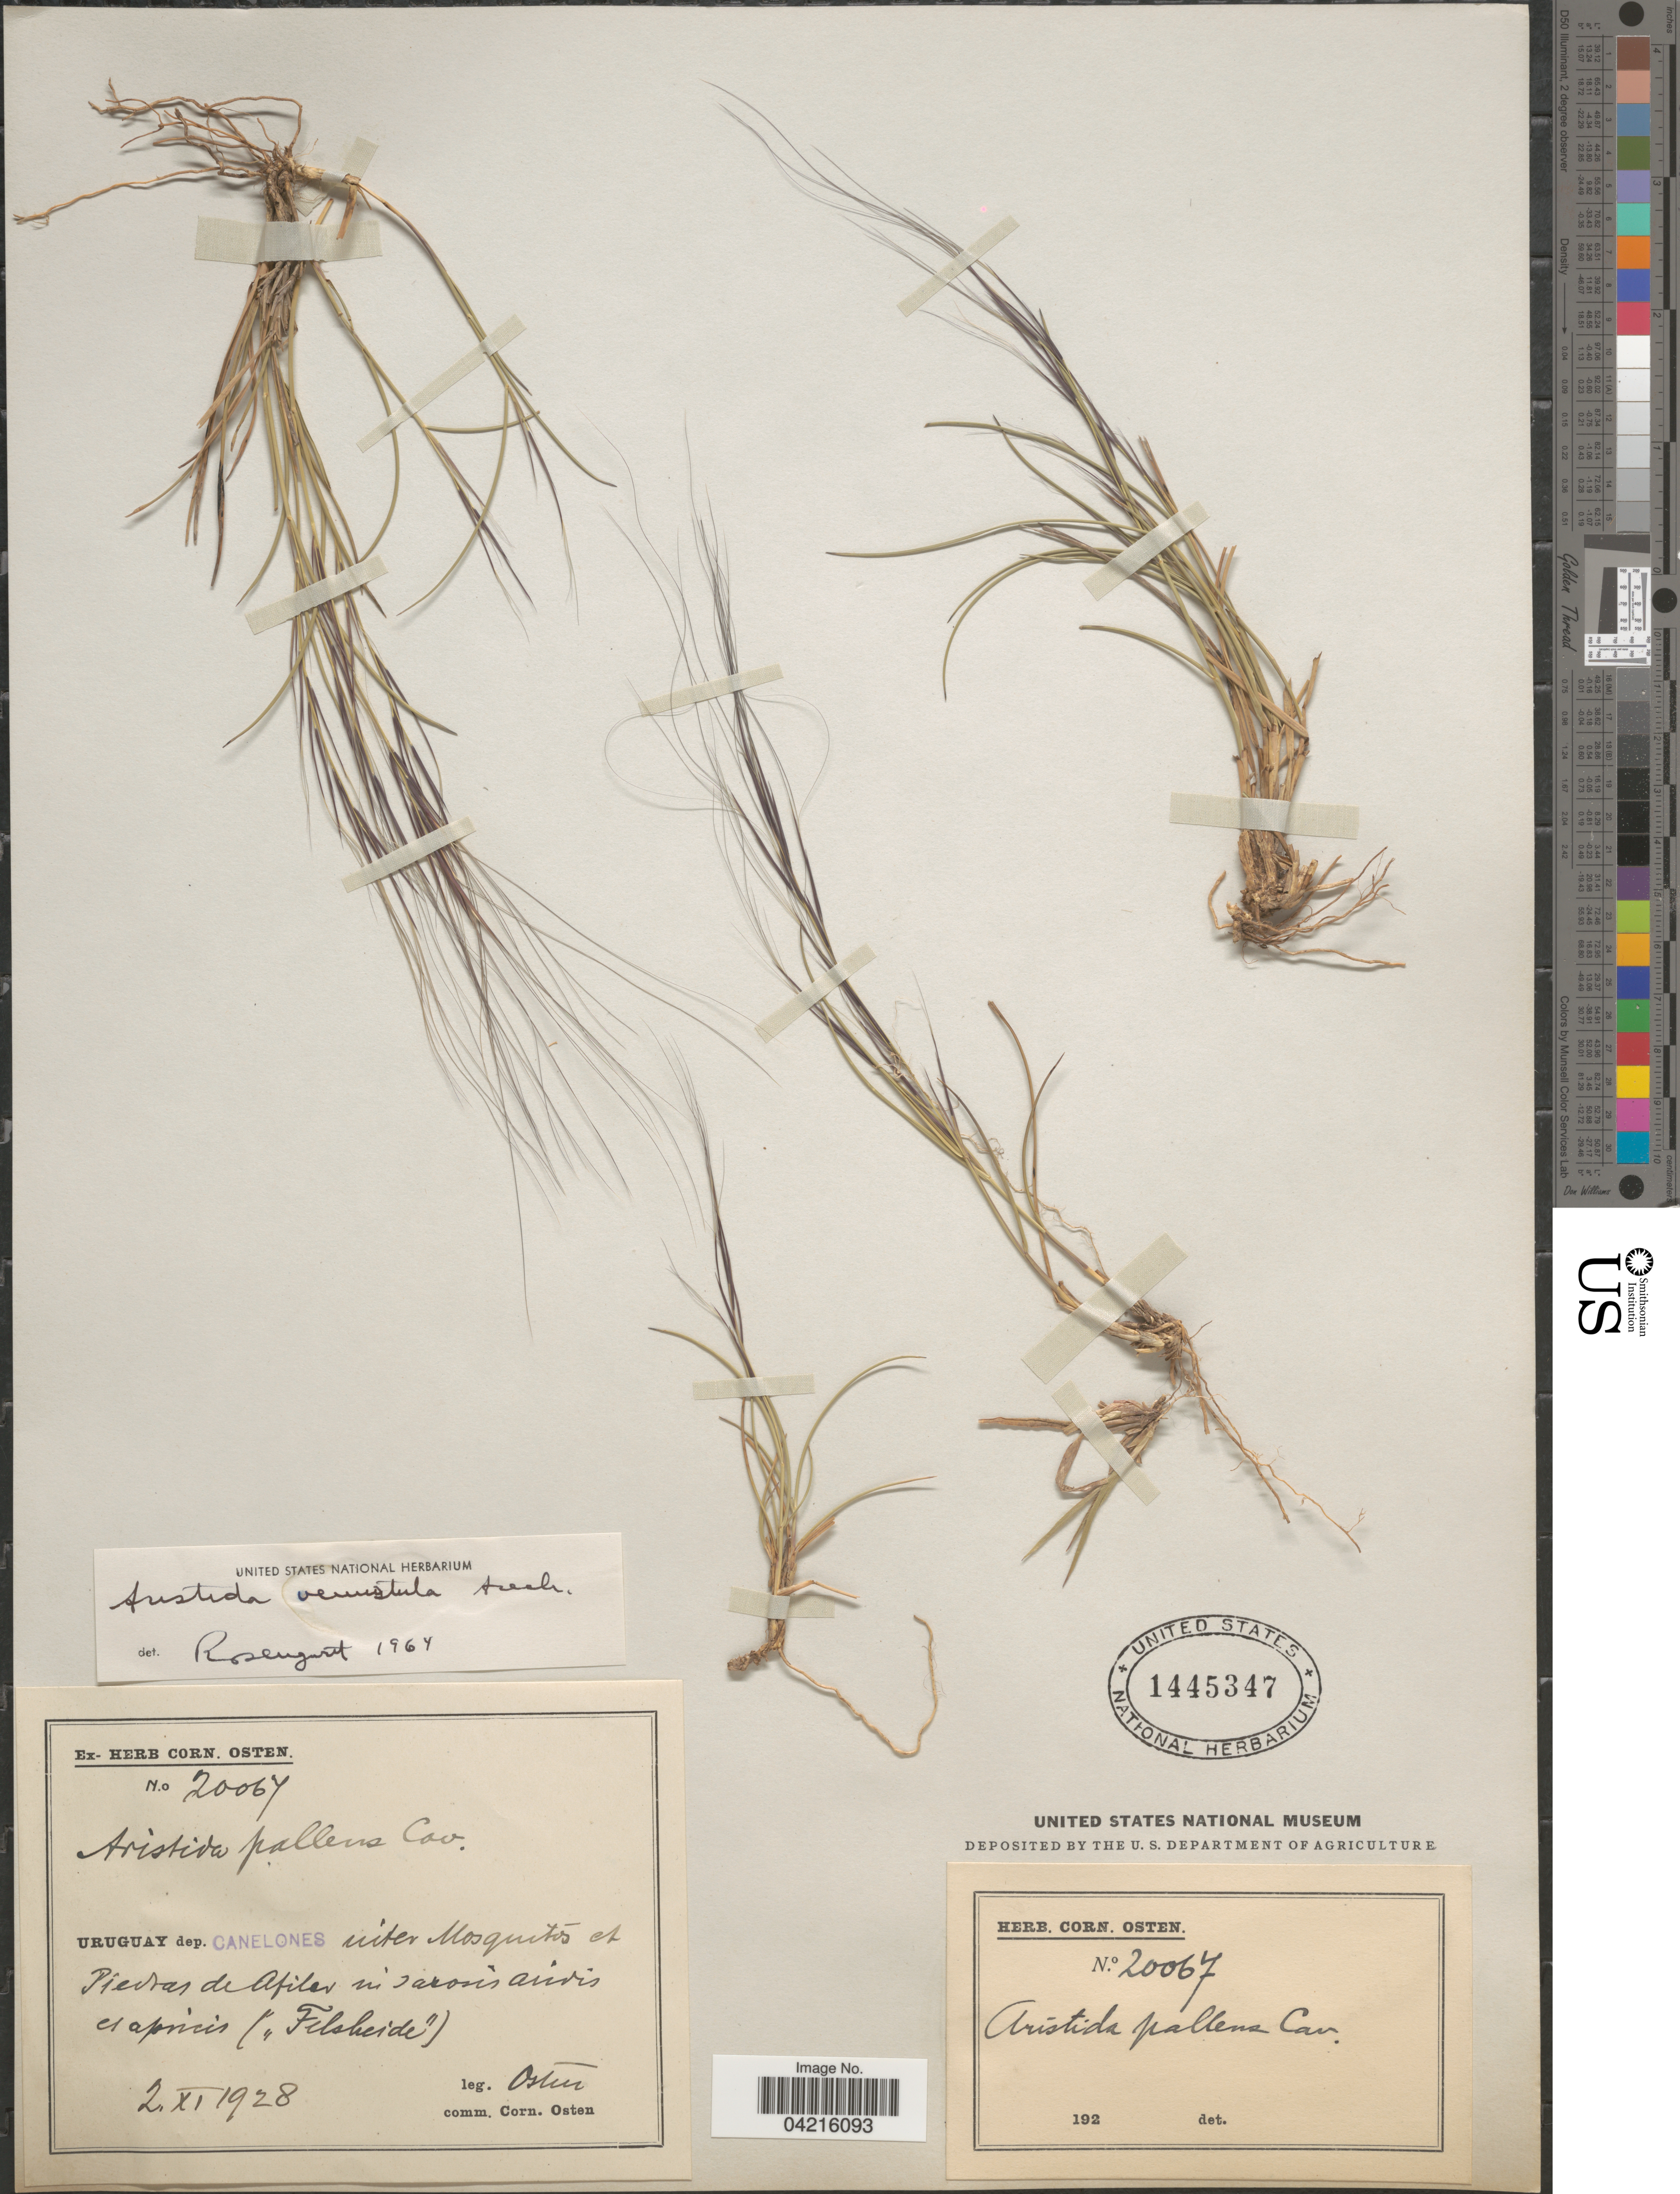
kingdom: Plantae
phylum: Tracheophyta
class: Liliopsida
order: Poales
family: Poaceae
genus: Aristida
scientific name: Aristida venustula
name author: Arechav.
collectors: C. Osten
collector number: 20067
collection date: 1928-11-02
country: Uruguay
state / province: Canelones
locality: Dep. Canelones inter Mosquitos et Piedra de Afilas in saxosis aridis et apricis ("Felsheide").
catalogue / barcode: US 1445347